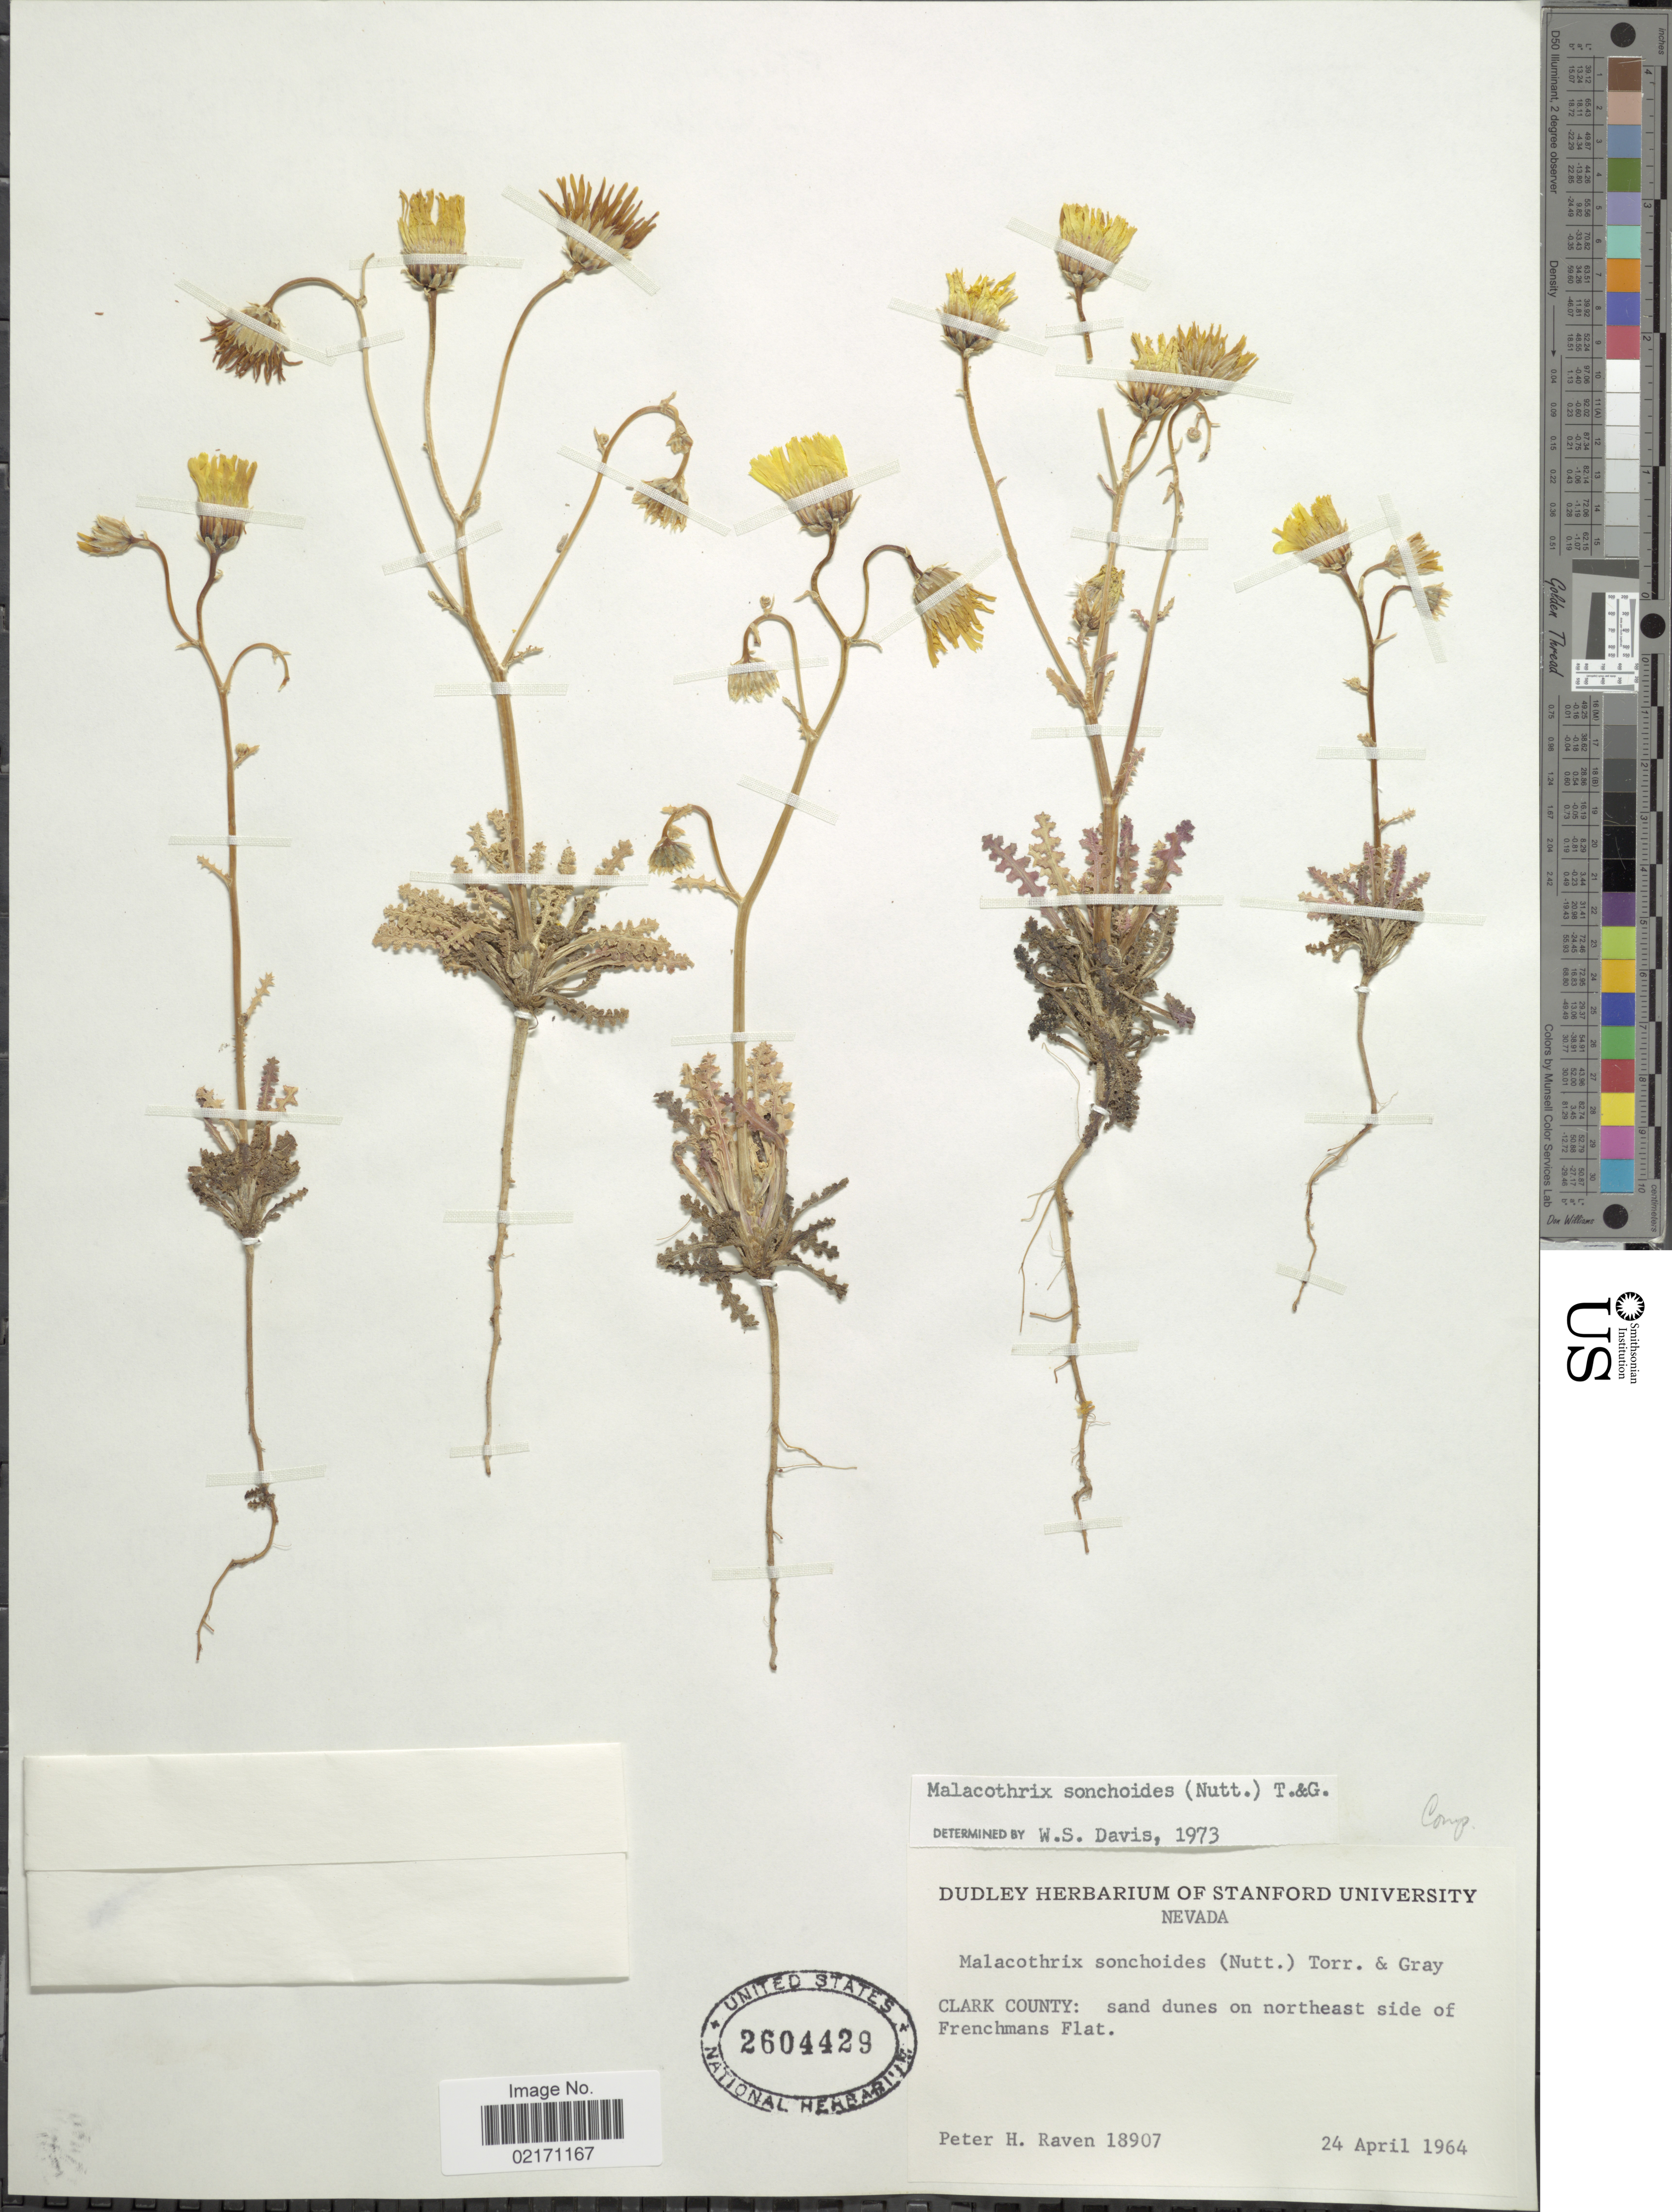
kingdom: Plantae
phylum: Tracheophyta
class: Magnoliopsida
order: Asterales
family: Asteraceae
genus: Malacothrix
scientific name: Malacothrix sonchoides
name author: (Nutt.) Torr. & A. Gray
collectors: P. Raven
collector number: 18907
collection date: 1964-04-24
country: United States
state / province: Nevada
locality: Clark County, northeast side of Frenchmans Flat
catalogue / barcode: US 2604429